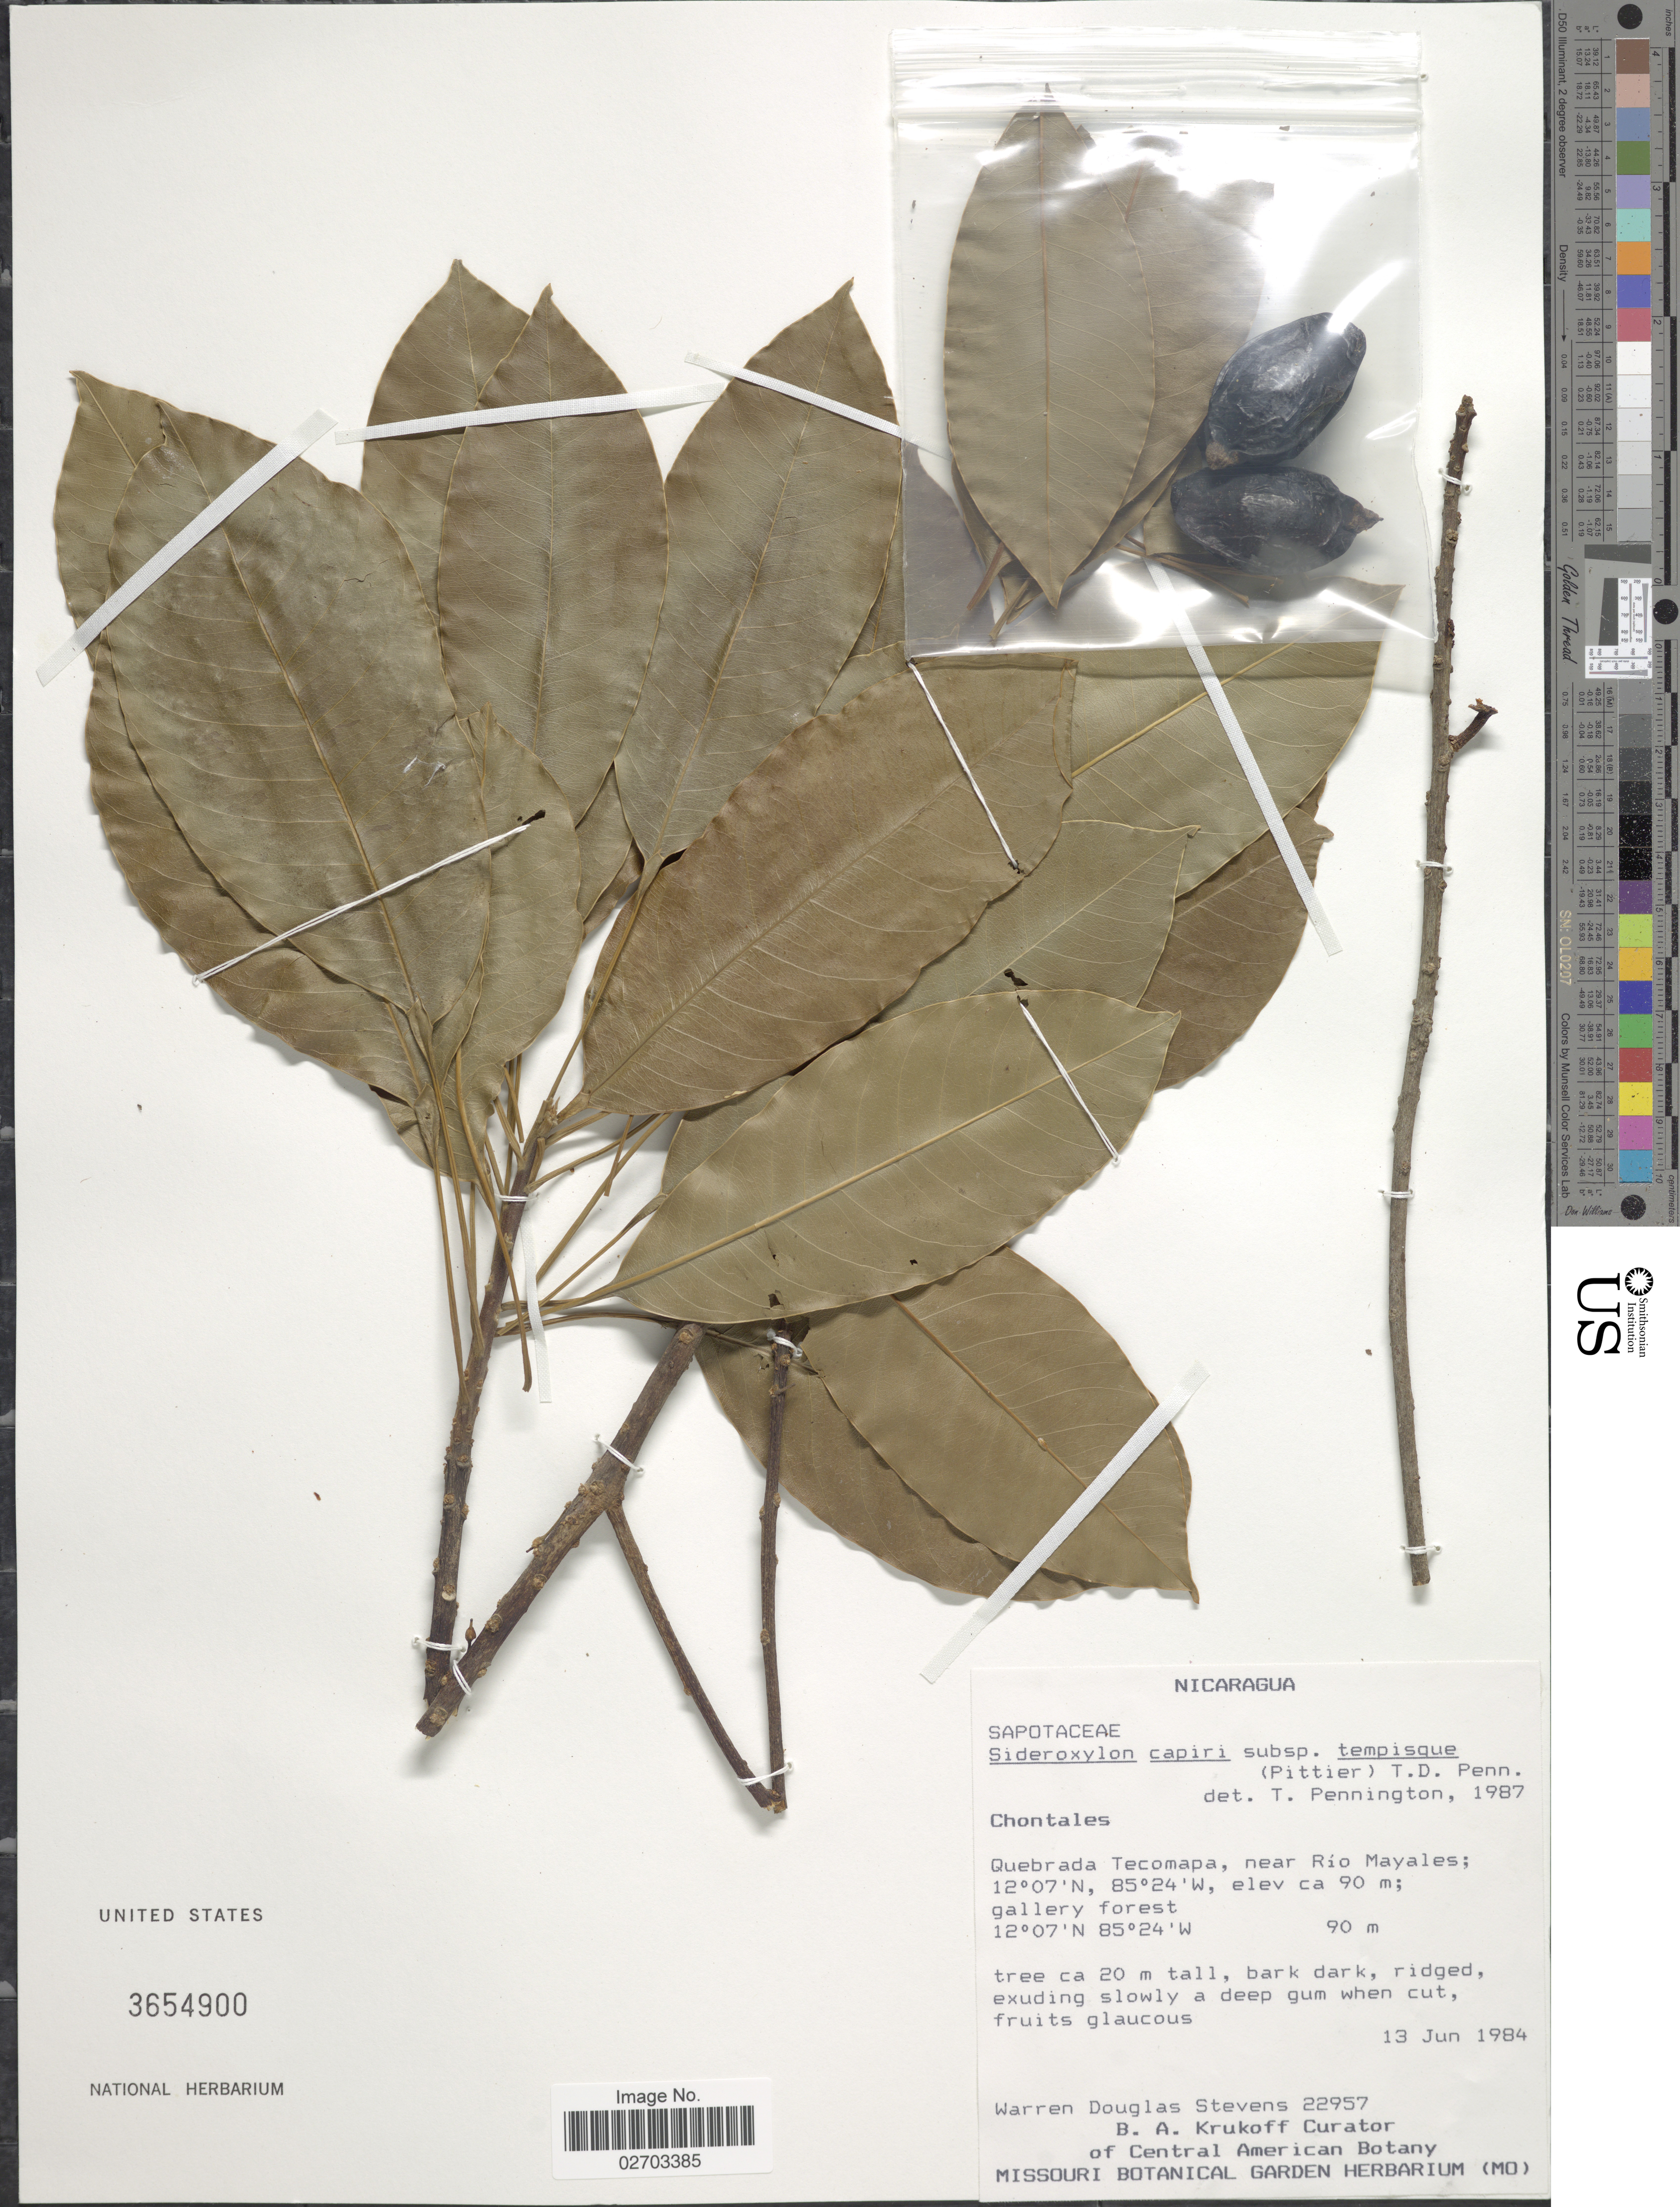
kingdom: Plantae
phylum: Tracheophyta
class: Magnoliopsida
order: Ericales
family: Sapotaceae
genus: Sideroxylon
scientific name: Sideroxylon capiri subsp. tempisque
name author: (Pittier) T.D. Penn.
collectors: W. D. Stevens & B. A. Krukoff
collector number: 22957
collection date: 1984-06-13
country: Nicaragua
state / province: Chontales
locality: Quebrada Tecomapa, near Rio Mayales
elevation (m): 90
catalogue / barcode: US 3654900